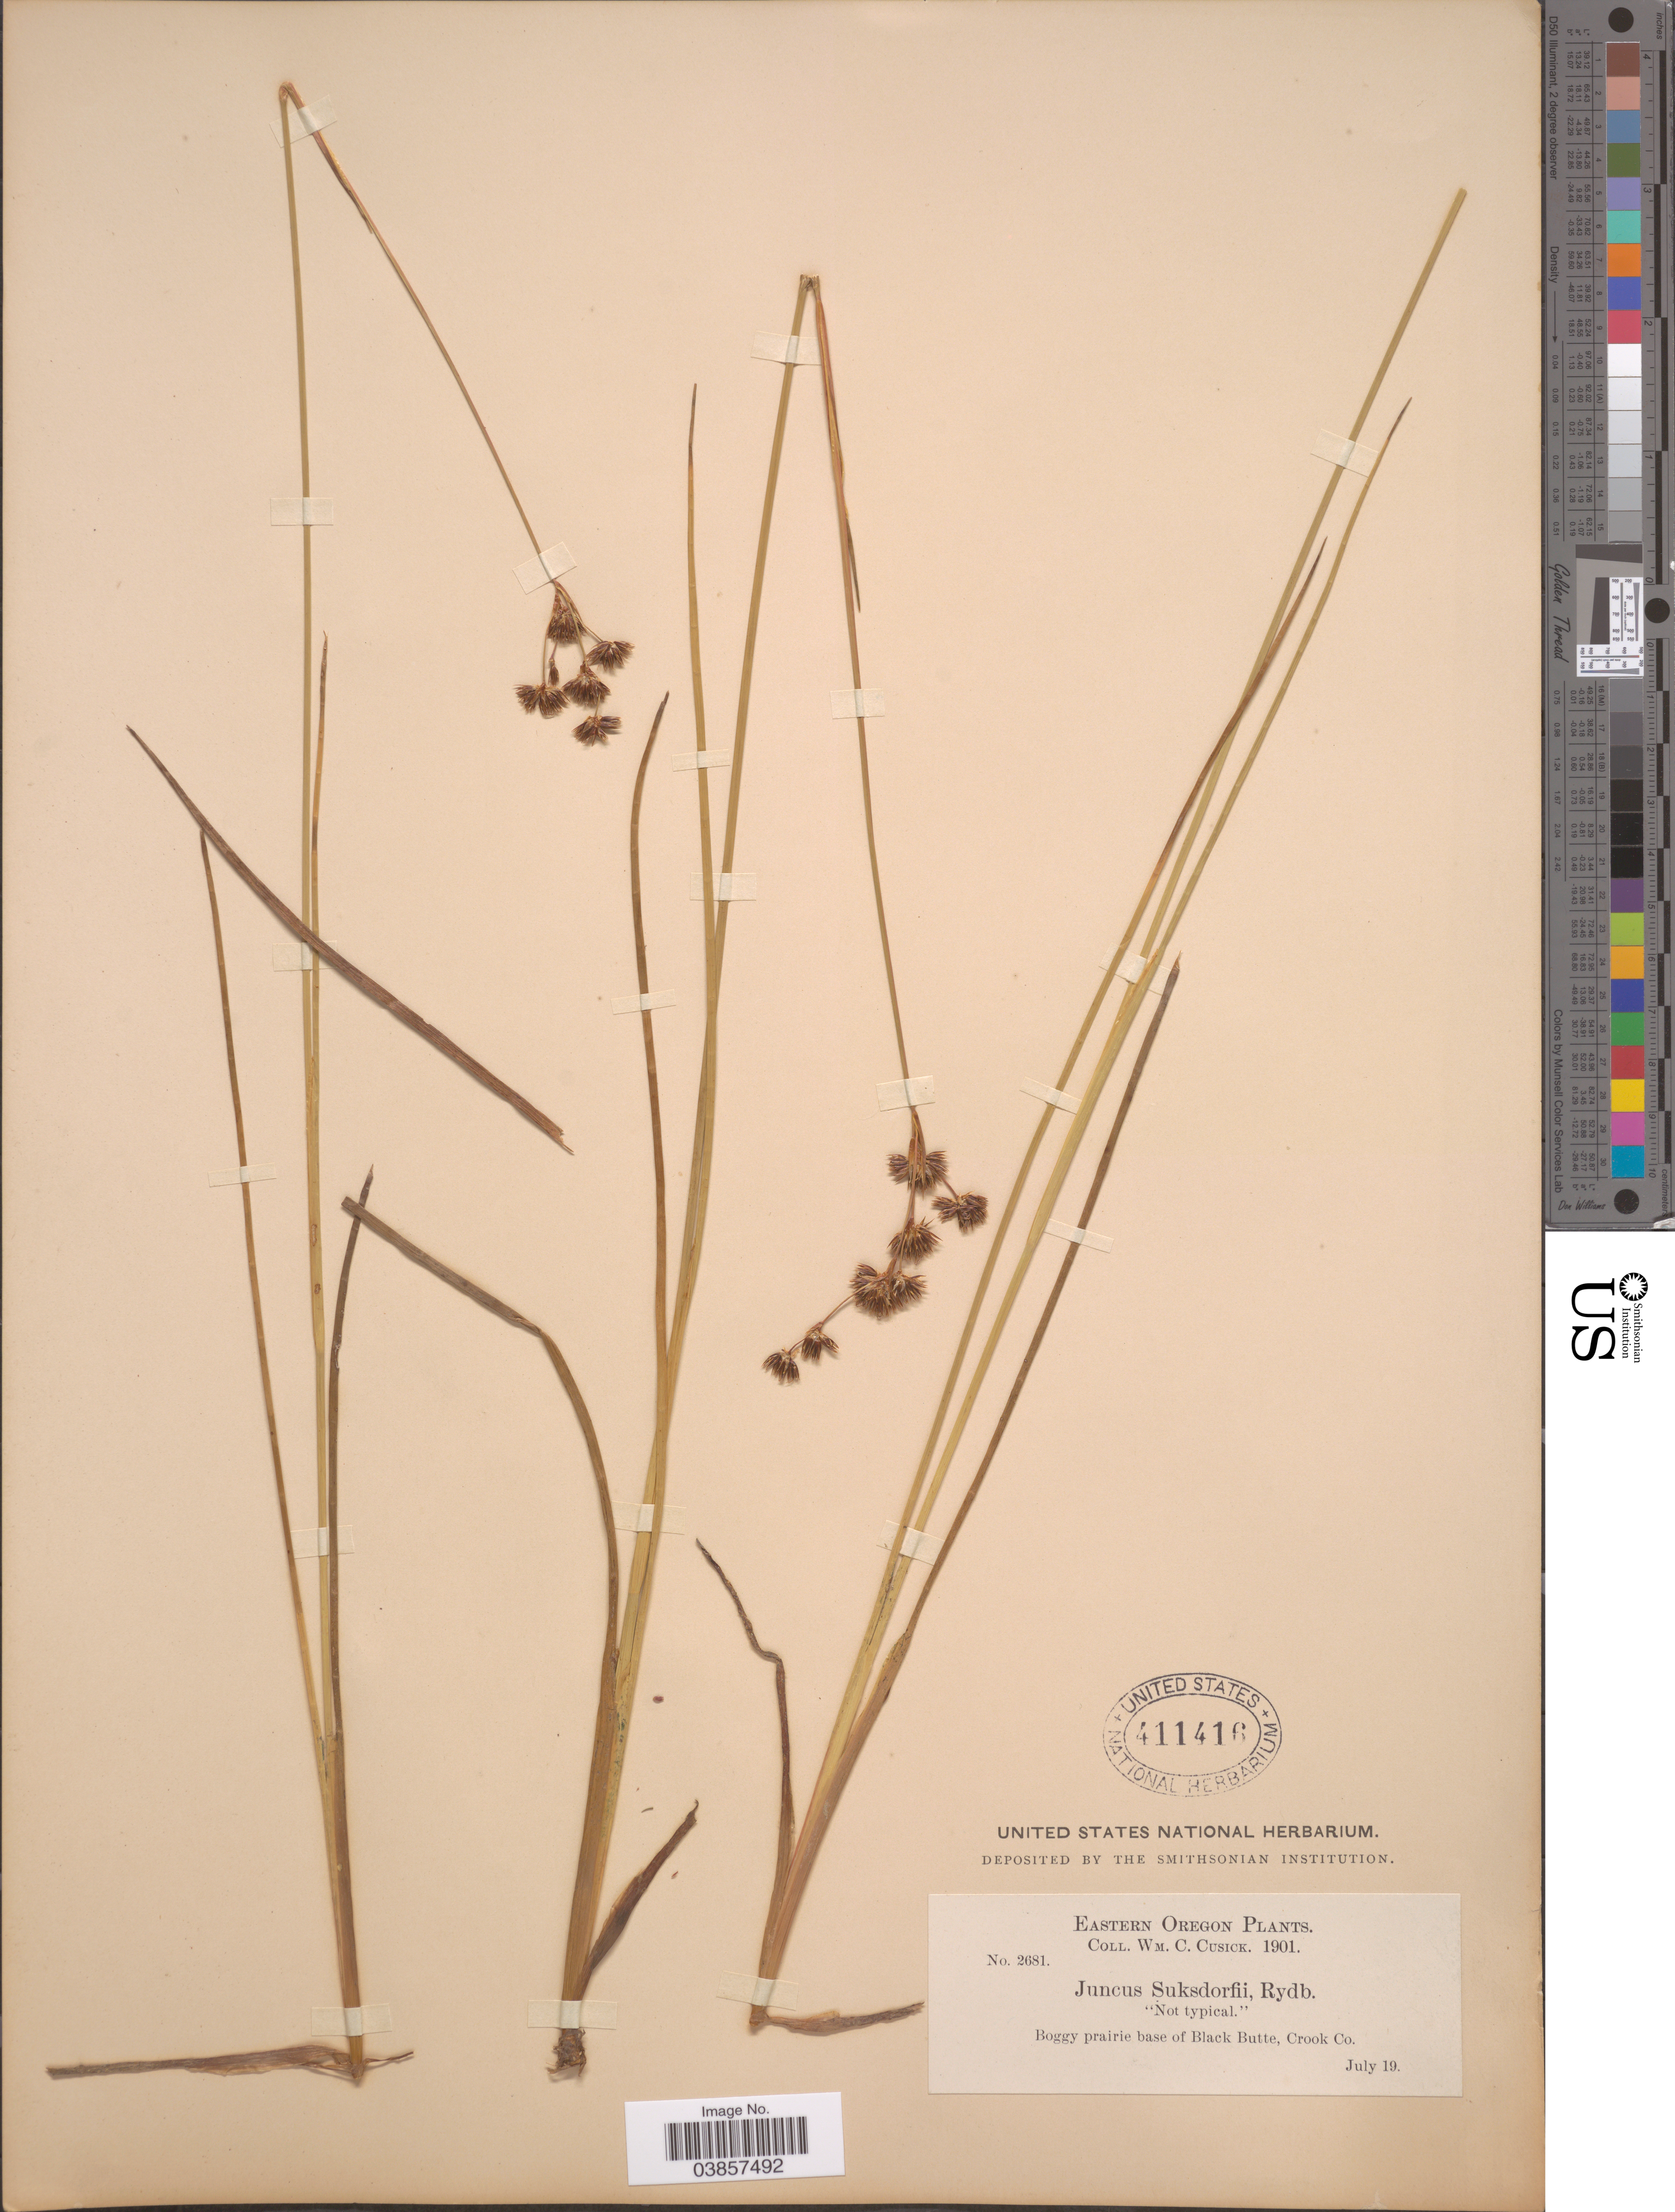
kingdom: Plantae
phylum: Tracheophyta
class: Liliopsida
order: Poales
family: Juncaceae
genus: Juncus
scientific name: Juncus suksdorfii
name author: Rydb.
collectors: W. C. Cusick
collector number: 2681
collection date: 1901-07-19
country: United States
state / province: Oregon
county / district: Crook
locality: Eastern Oregon. Boggy prairie base of Black Butte, Crook Co.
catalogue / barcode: US 411416